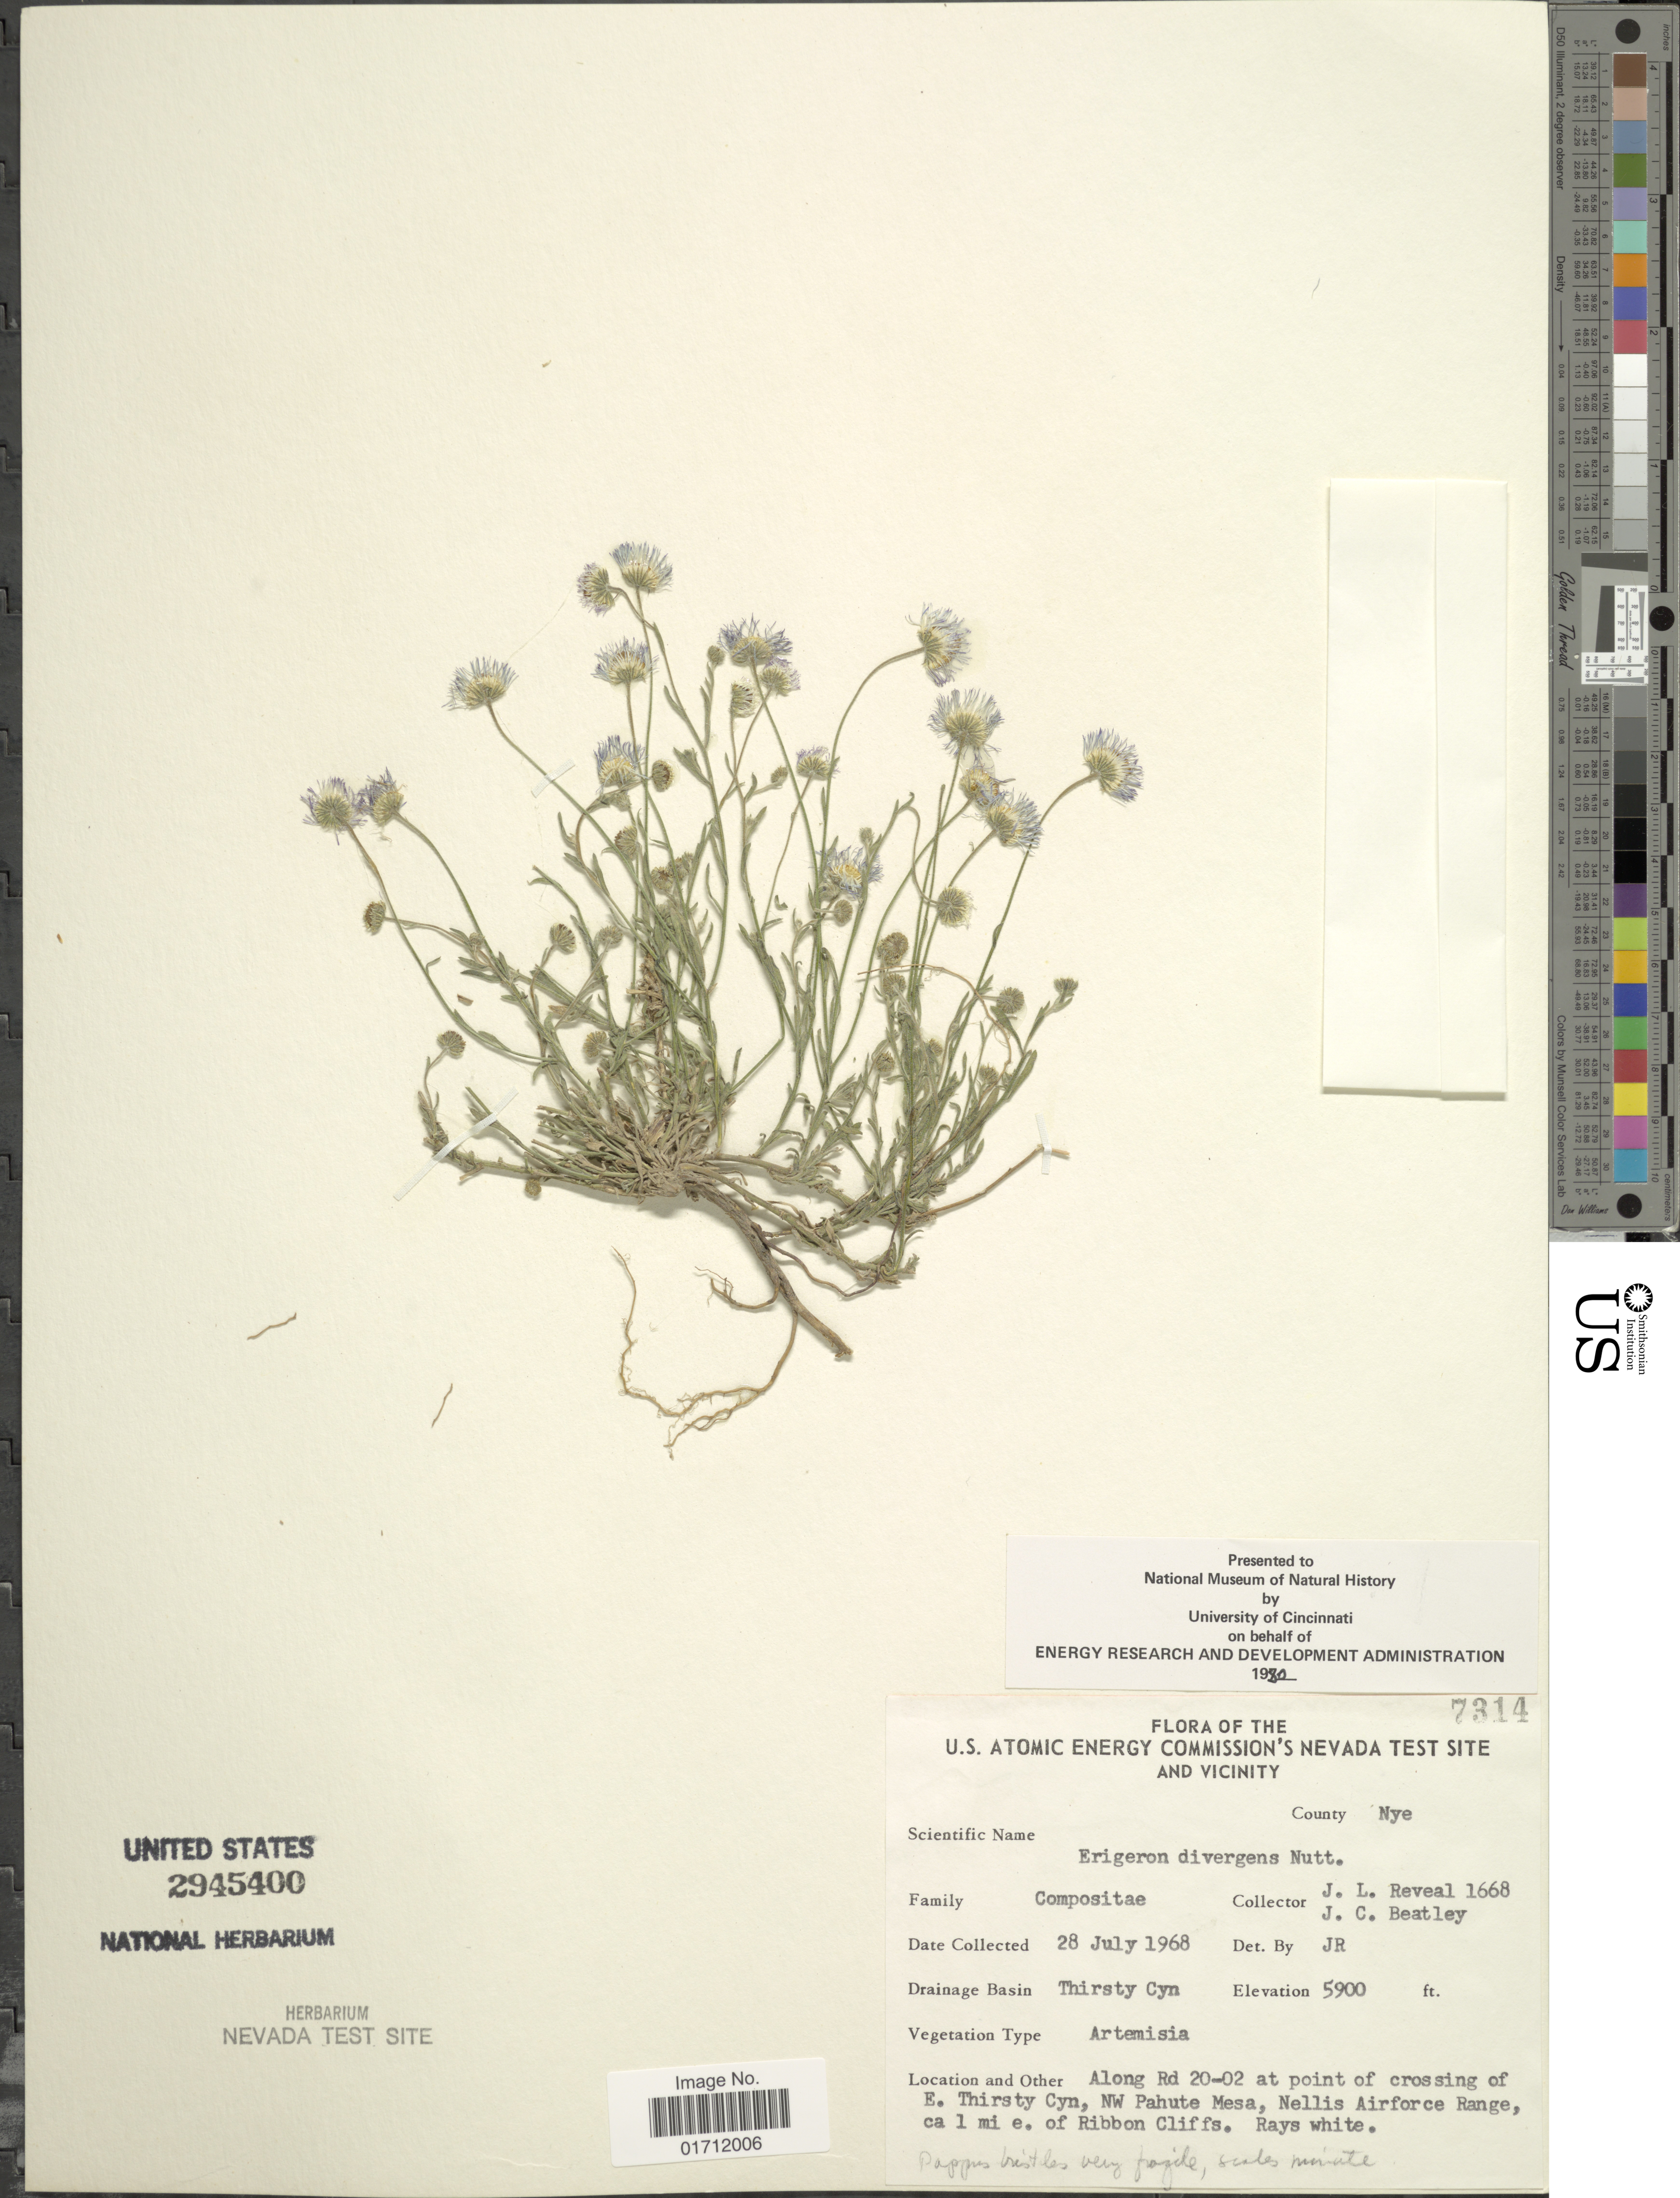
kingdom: Plantae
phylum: Tracheophyta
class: Magnoliopsida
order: Asterales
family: Asteraceae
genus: Erigeron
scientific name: Erigeron divergens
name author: Torr. & A. Gray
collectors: J. L. Reveal & J. C. Beatley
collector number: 1668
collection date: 1968-07-28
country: United States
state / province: Nevada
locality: The U.S. Atomic Energy Commission's Nevada Test Site and Vicinity, County: Nye, Drainage Basin: Thirsty Cyn, along Rd 20-02 at point of crossing of E. Thirsty Cyn, NW Pahute Mesa, Nellis Airforce Range, ca 1 mi. e. of Ribbon Cliffs.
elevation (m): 1798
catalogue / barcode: US 2945400